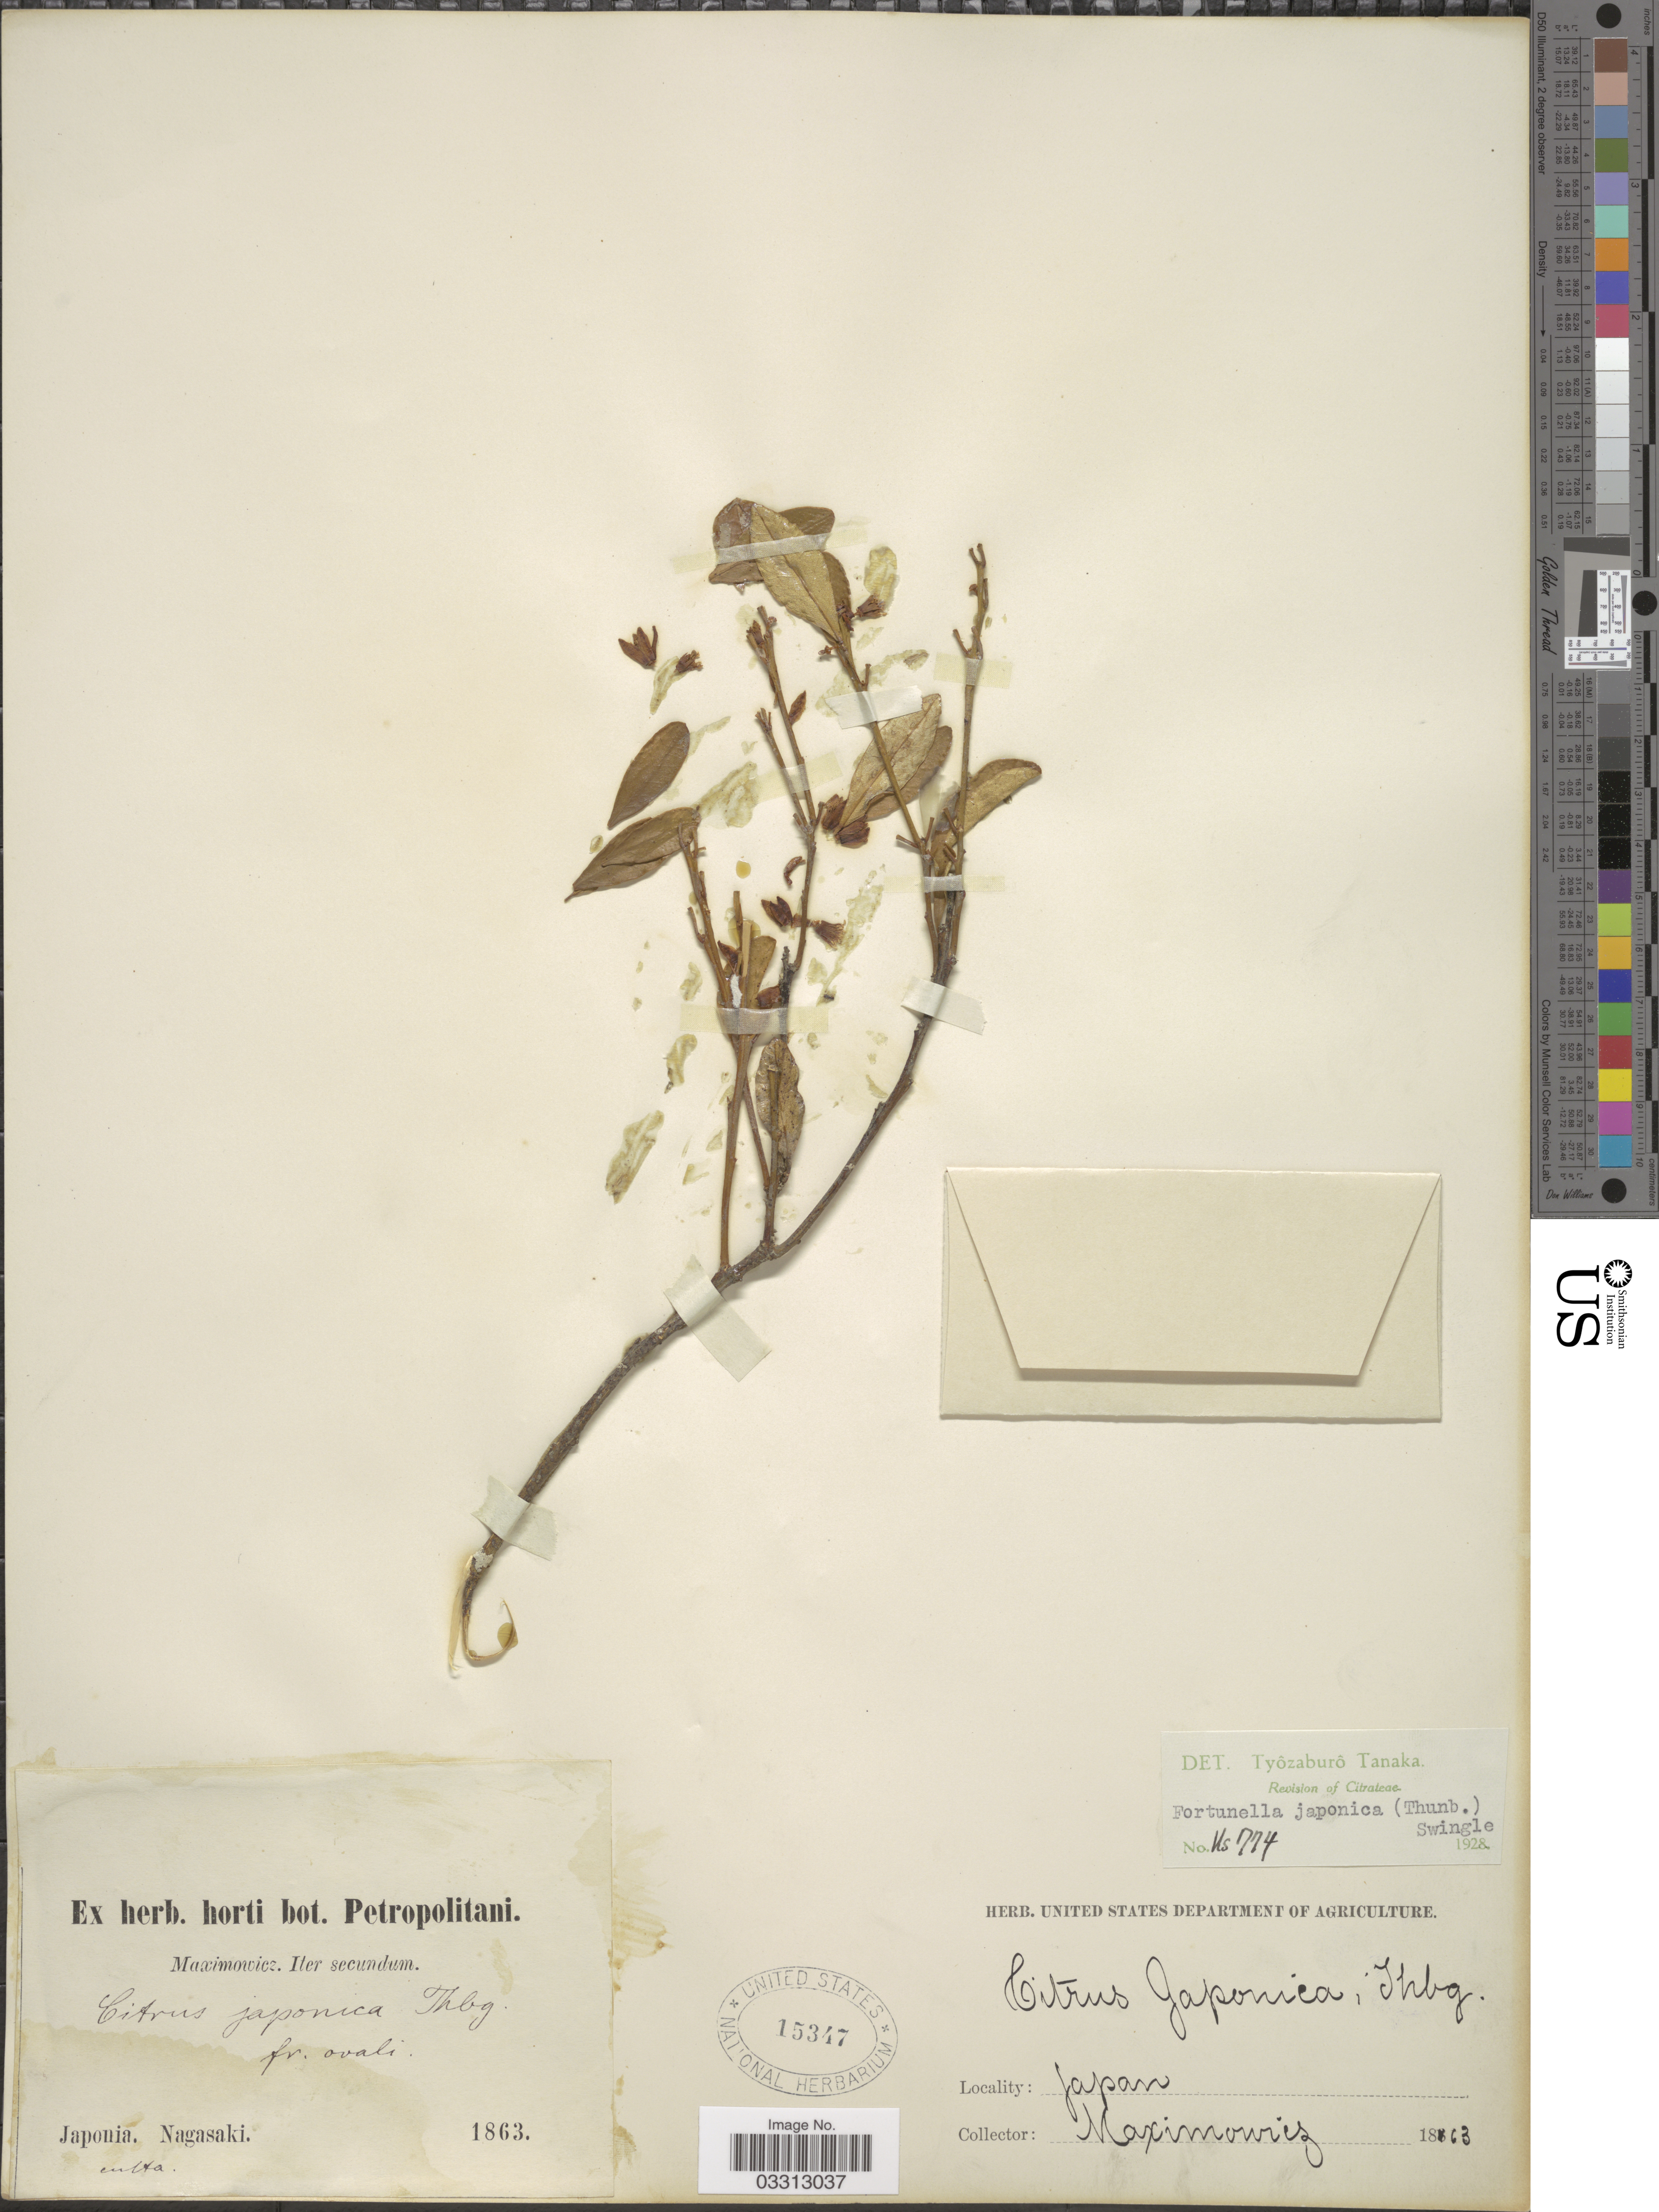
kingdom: Plantae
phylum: Tracheophyta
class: Magnoliopsida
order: Sapindales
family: Rutaceae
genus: Citrus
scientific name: Citrus japonica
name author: Thunb.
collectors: Maximowicz, --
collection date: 1863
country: Japan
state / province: Nagasaki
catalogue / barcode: US 15347